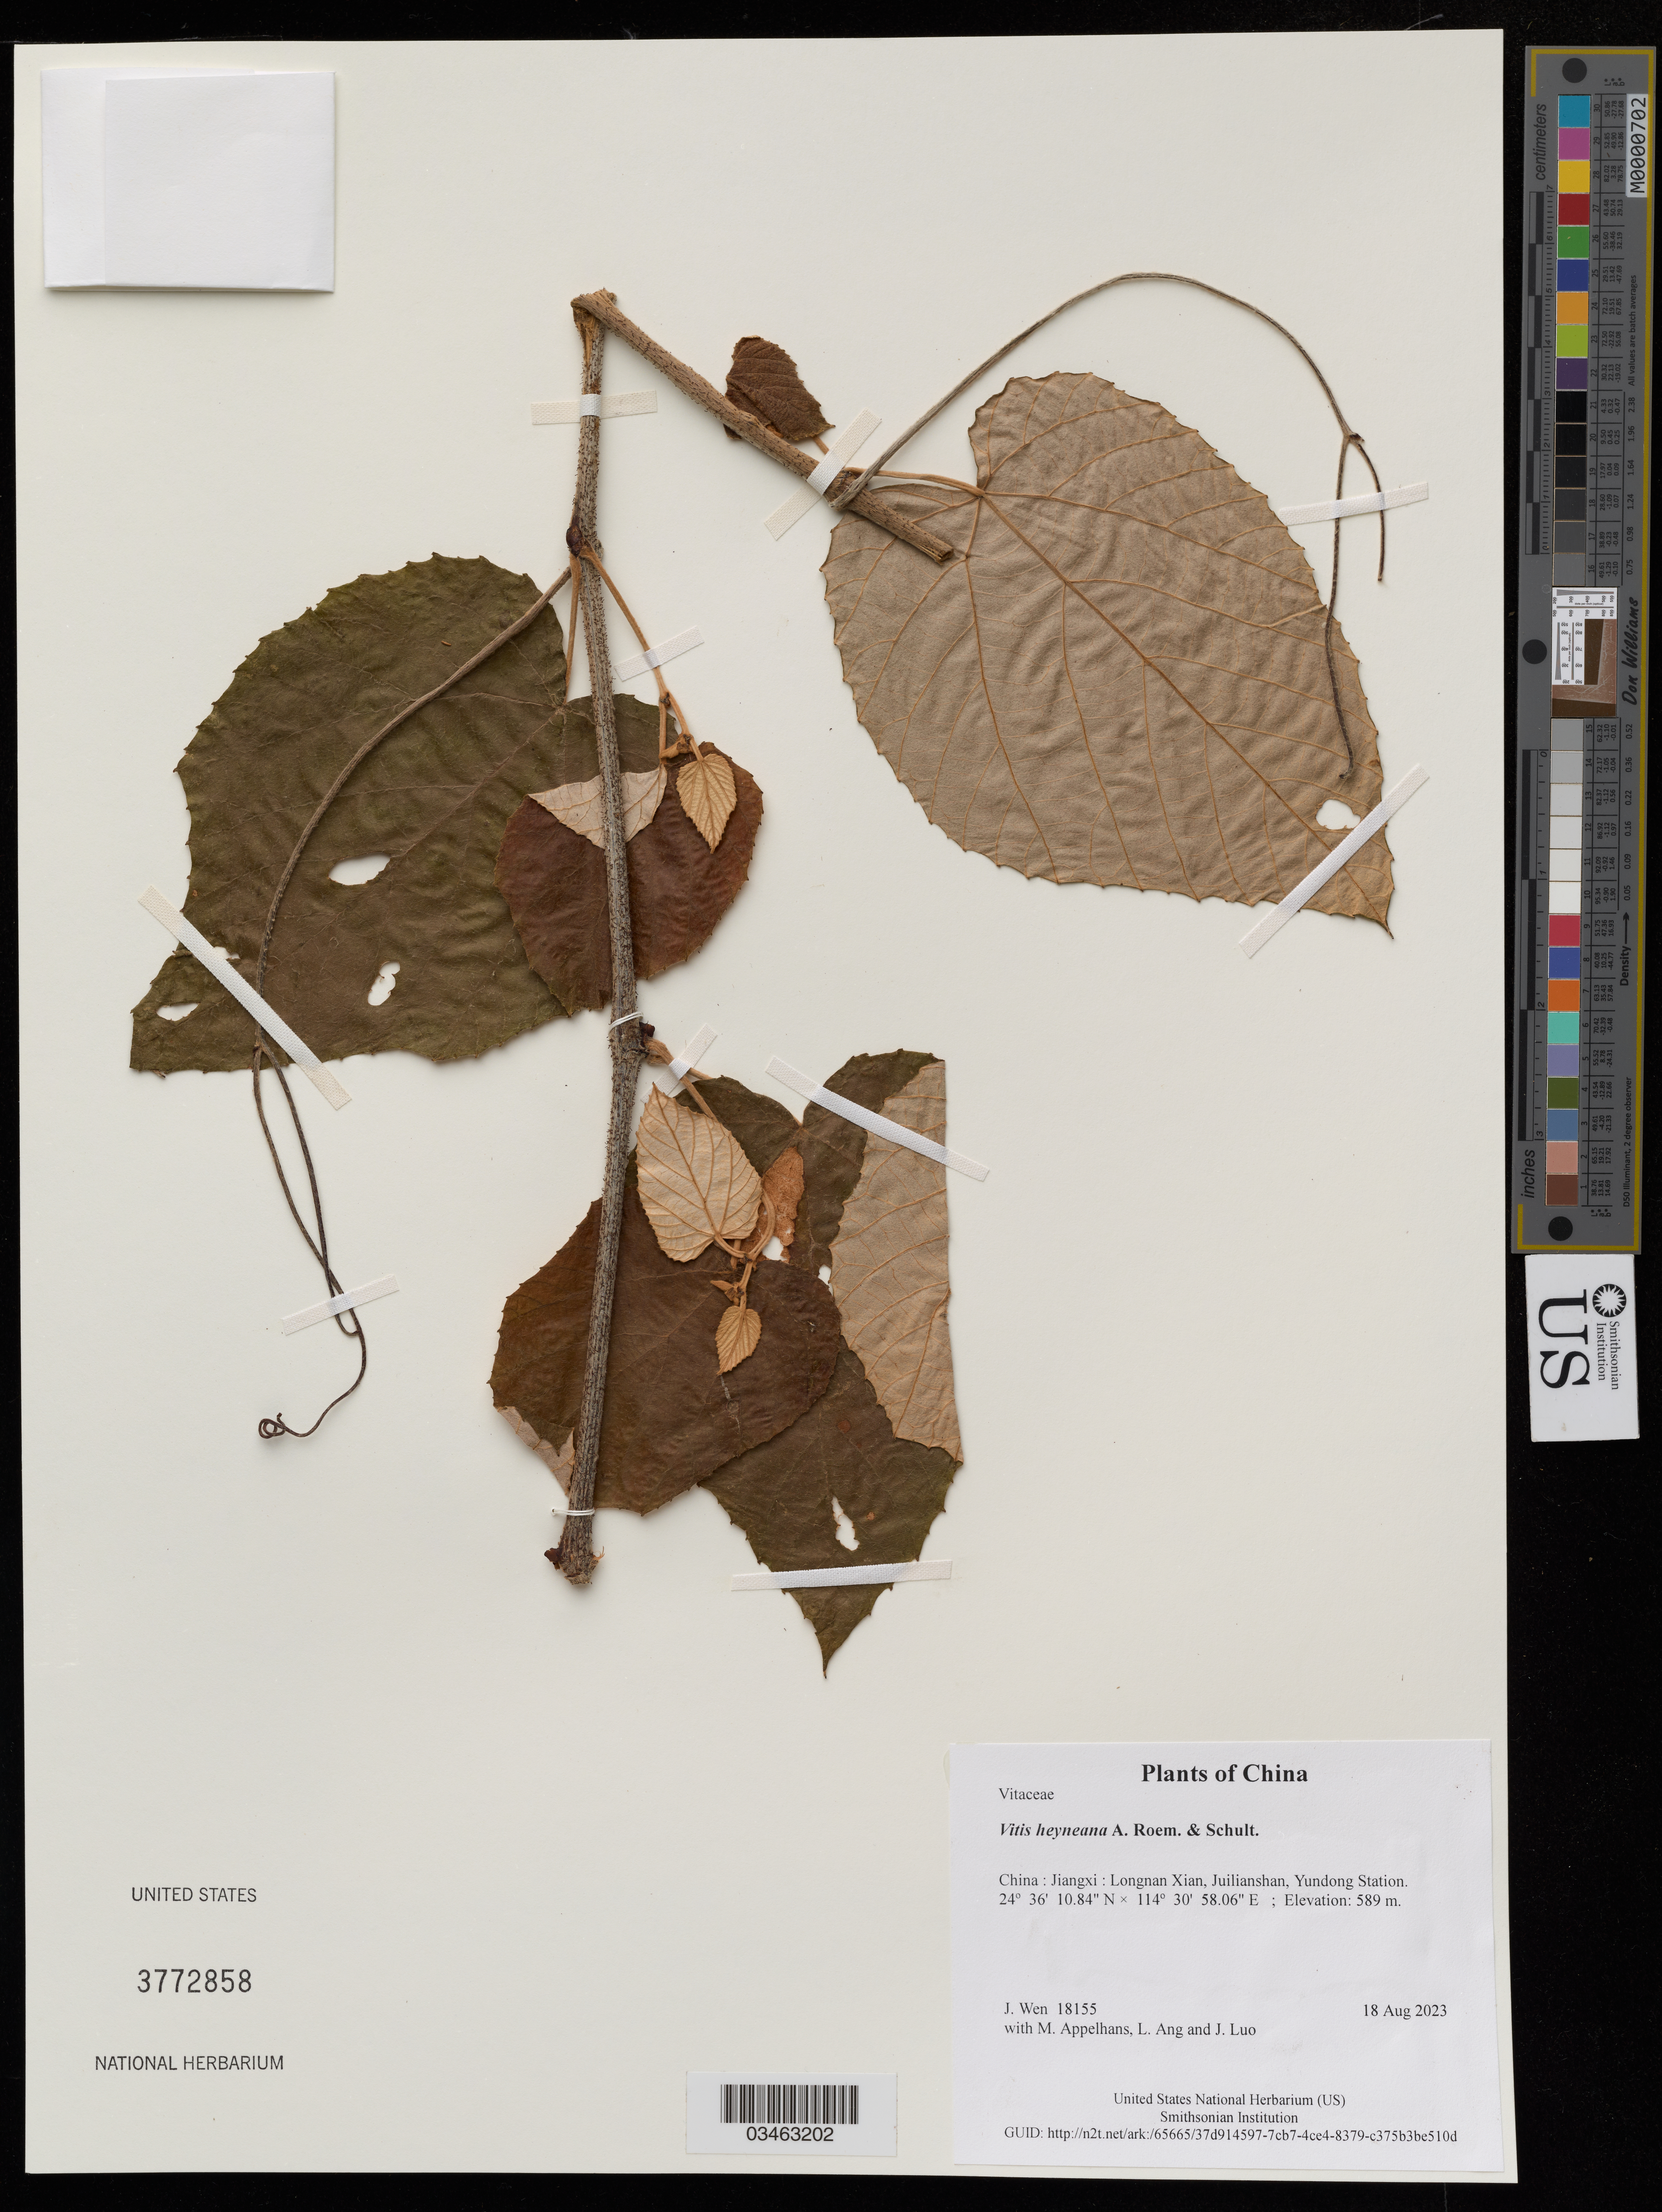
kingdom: Plantae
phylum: Tracheophyta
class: Magnoliopsida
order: Vitales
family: Vitaceae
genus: Vitis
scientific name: Vitis heyneana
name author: A. Roem. & Schult.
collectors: J. Wen, M. Appelhans, L. Ang & J. Luo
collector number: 18155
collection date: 2023-08-18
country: China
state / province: Jiangxi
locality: Longnan Xian, Juilianshan, Yundong Station.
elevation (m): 589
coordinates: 24.603012 N, 114.516129 E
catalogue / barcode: US 3772858